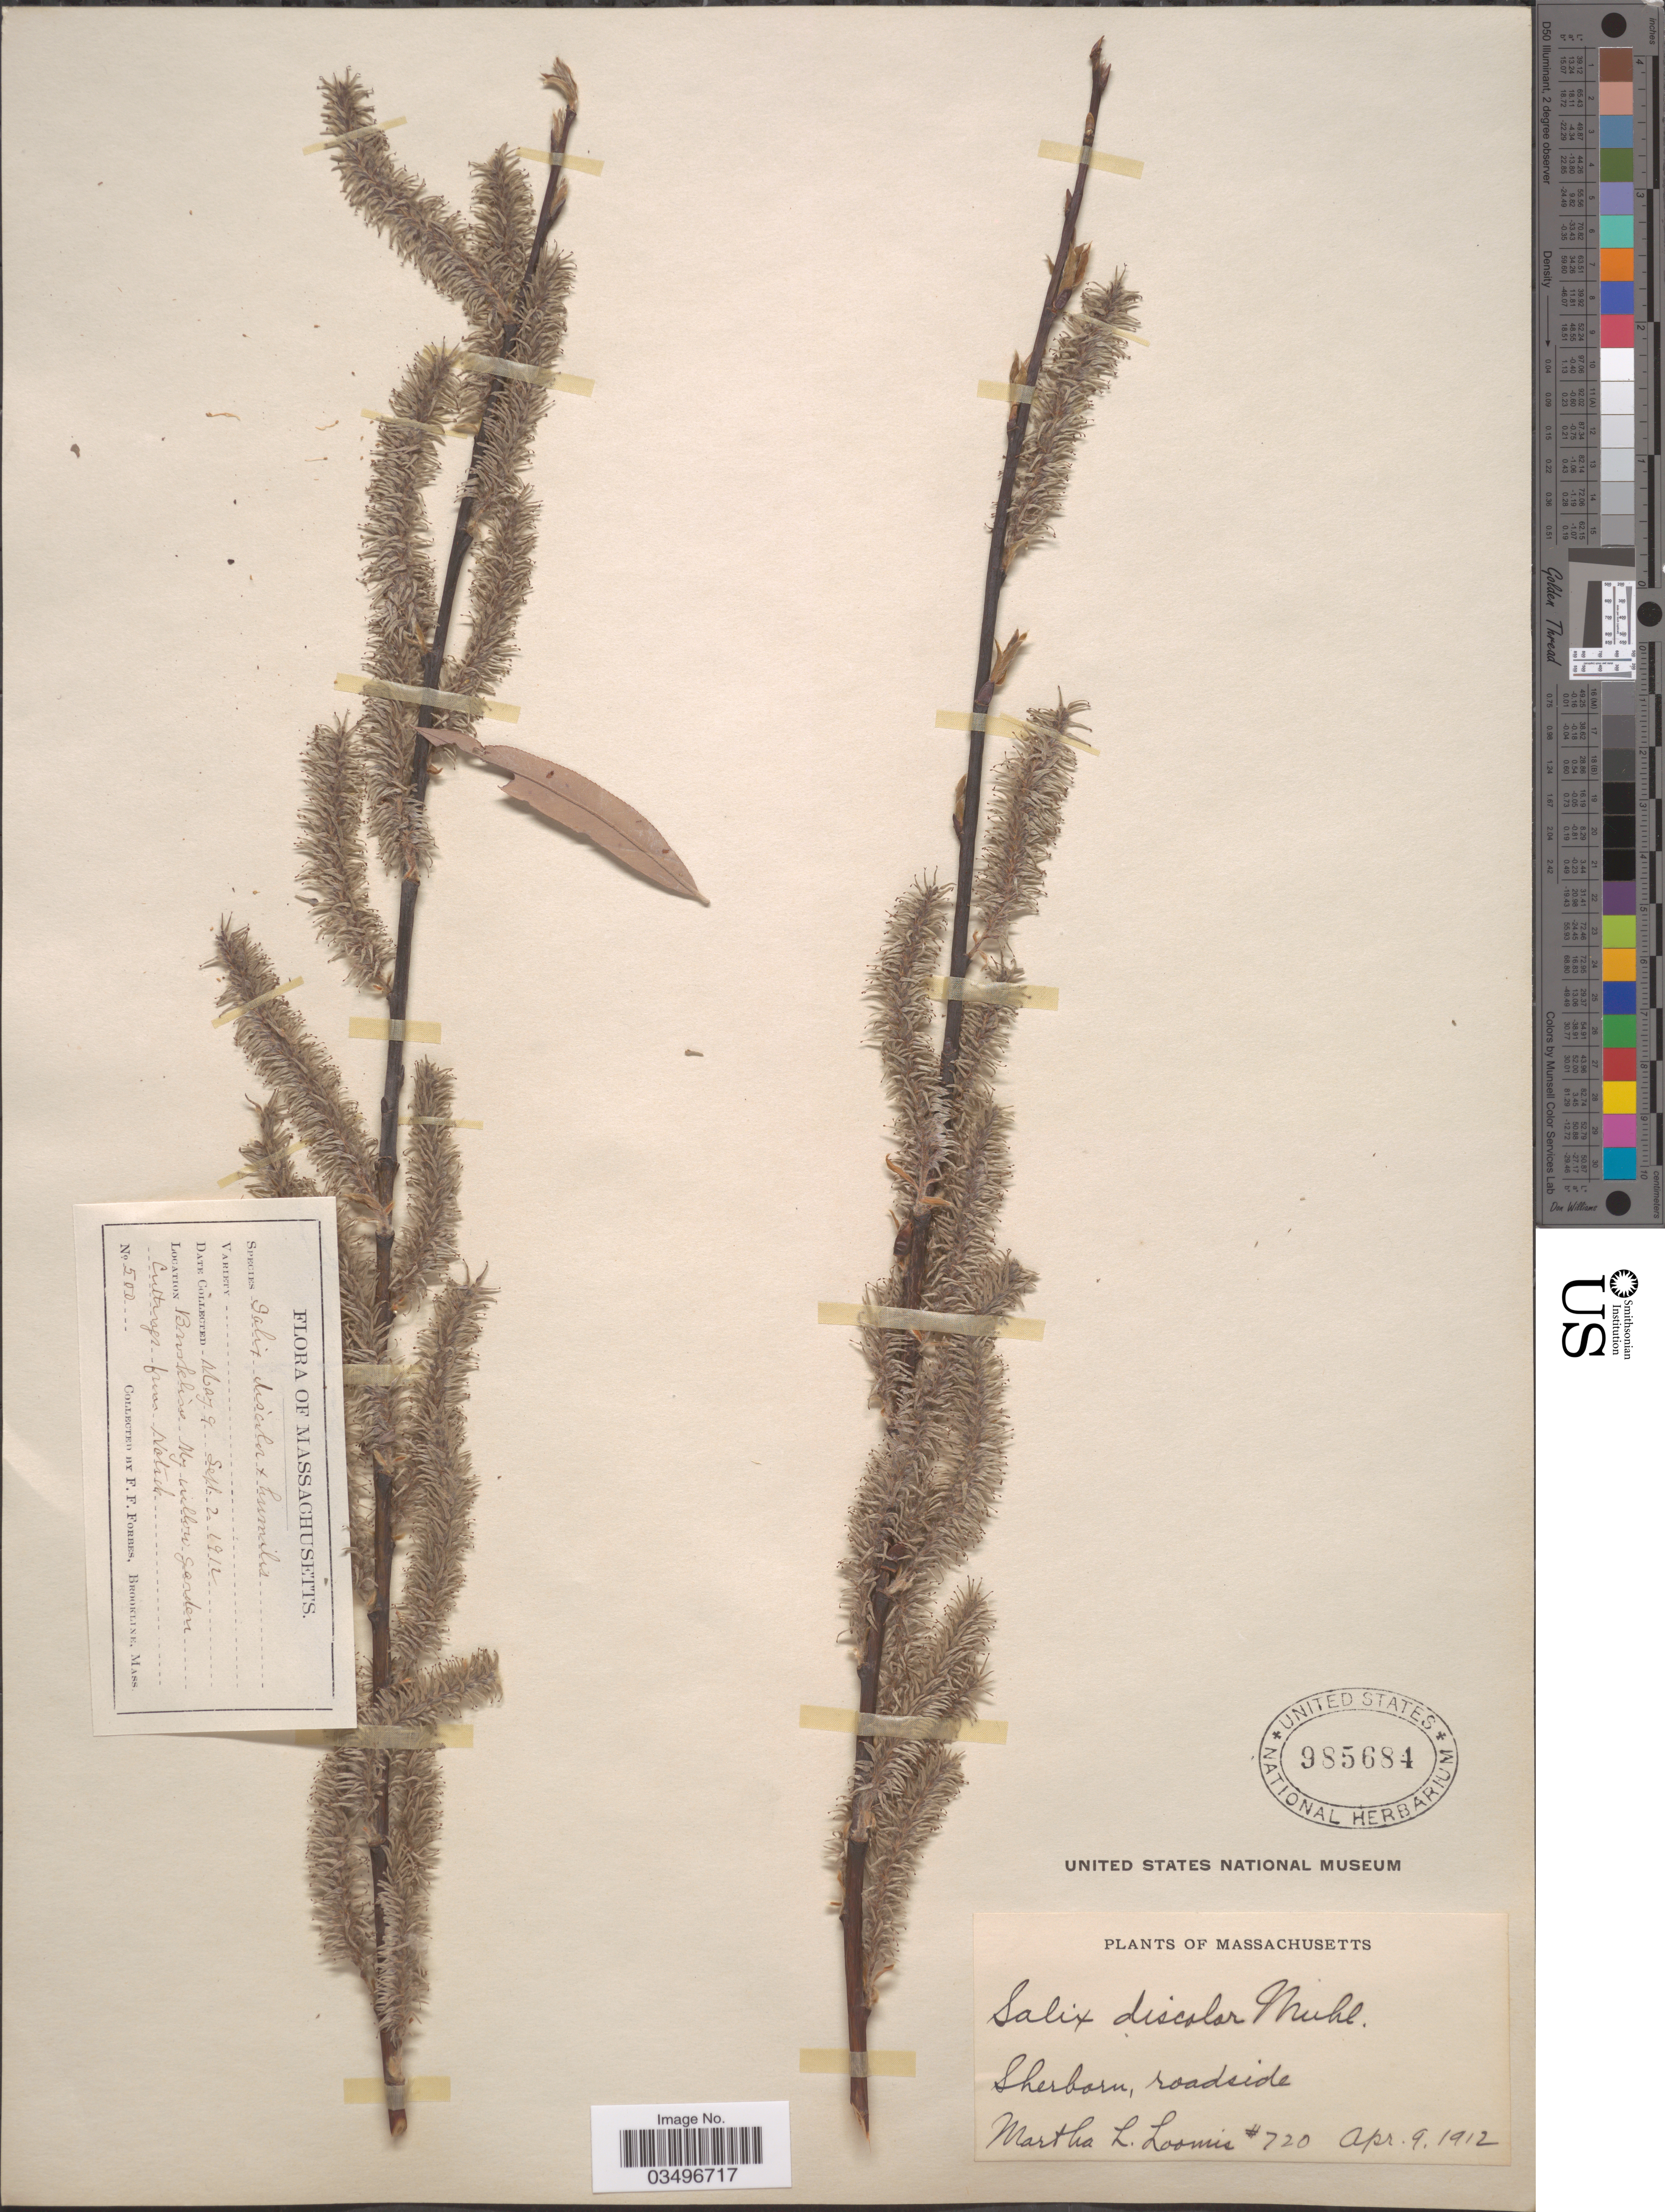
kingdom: Plantae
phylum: Tracheophyta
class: Magnoliopsida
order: Malpighiales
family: Salicaceae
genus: Salix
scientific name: Salix discolor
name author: Muhl.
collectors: M. L. Loomis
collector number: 720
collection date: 1912-04-09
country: United States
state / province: Massachusetts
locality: Sherborn, roadside.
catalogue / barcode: US 985684